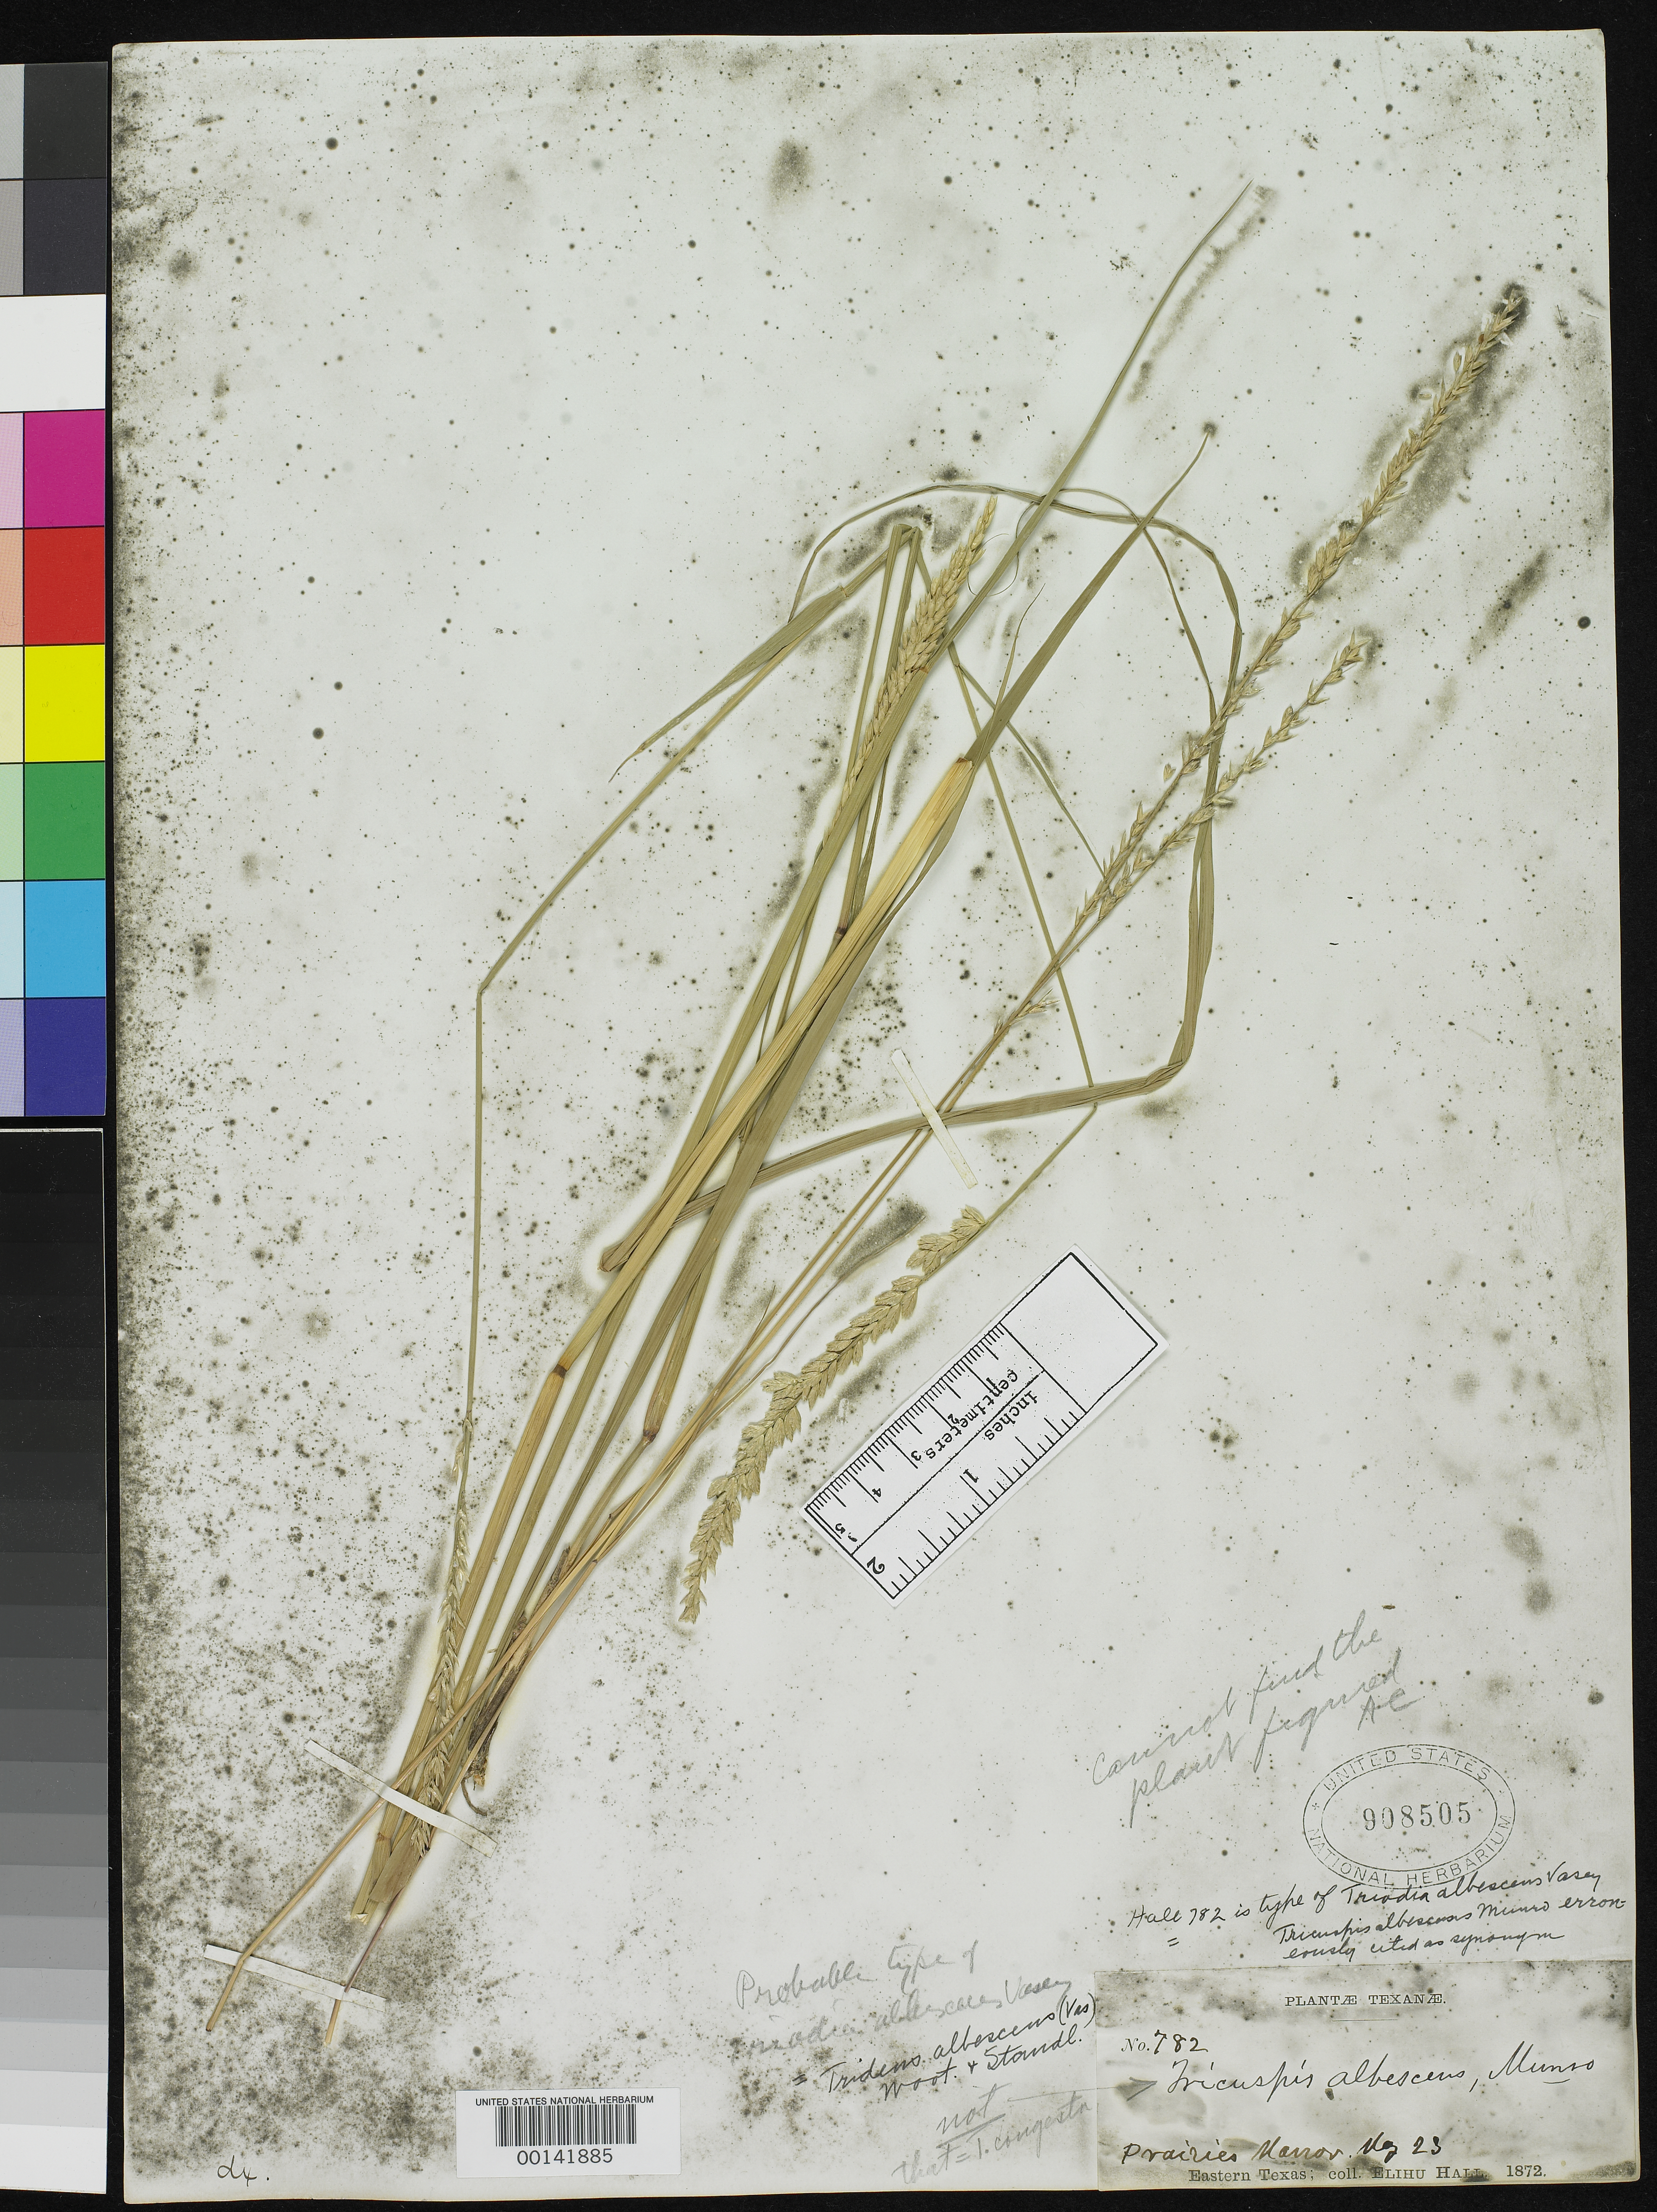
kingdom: Plantae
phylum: Tracheophyta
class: Liliopsida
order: Poales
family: Poaceae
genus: Triodia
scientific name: Triodia albescens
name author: Vasey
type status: Isotype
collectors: E. Hall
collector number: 782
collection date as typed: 1872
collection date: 1872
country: United States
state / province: Texas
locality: Eastern Texas.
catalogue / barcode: US 908505